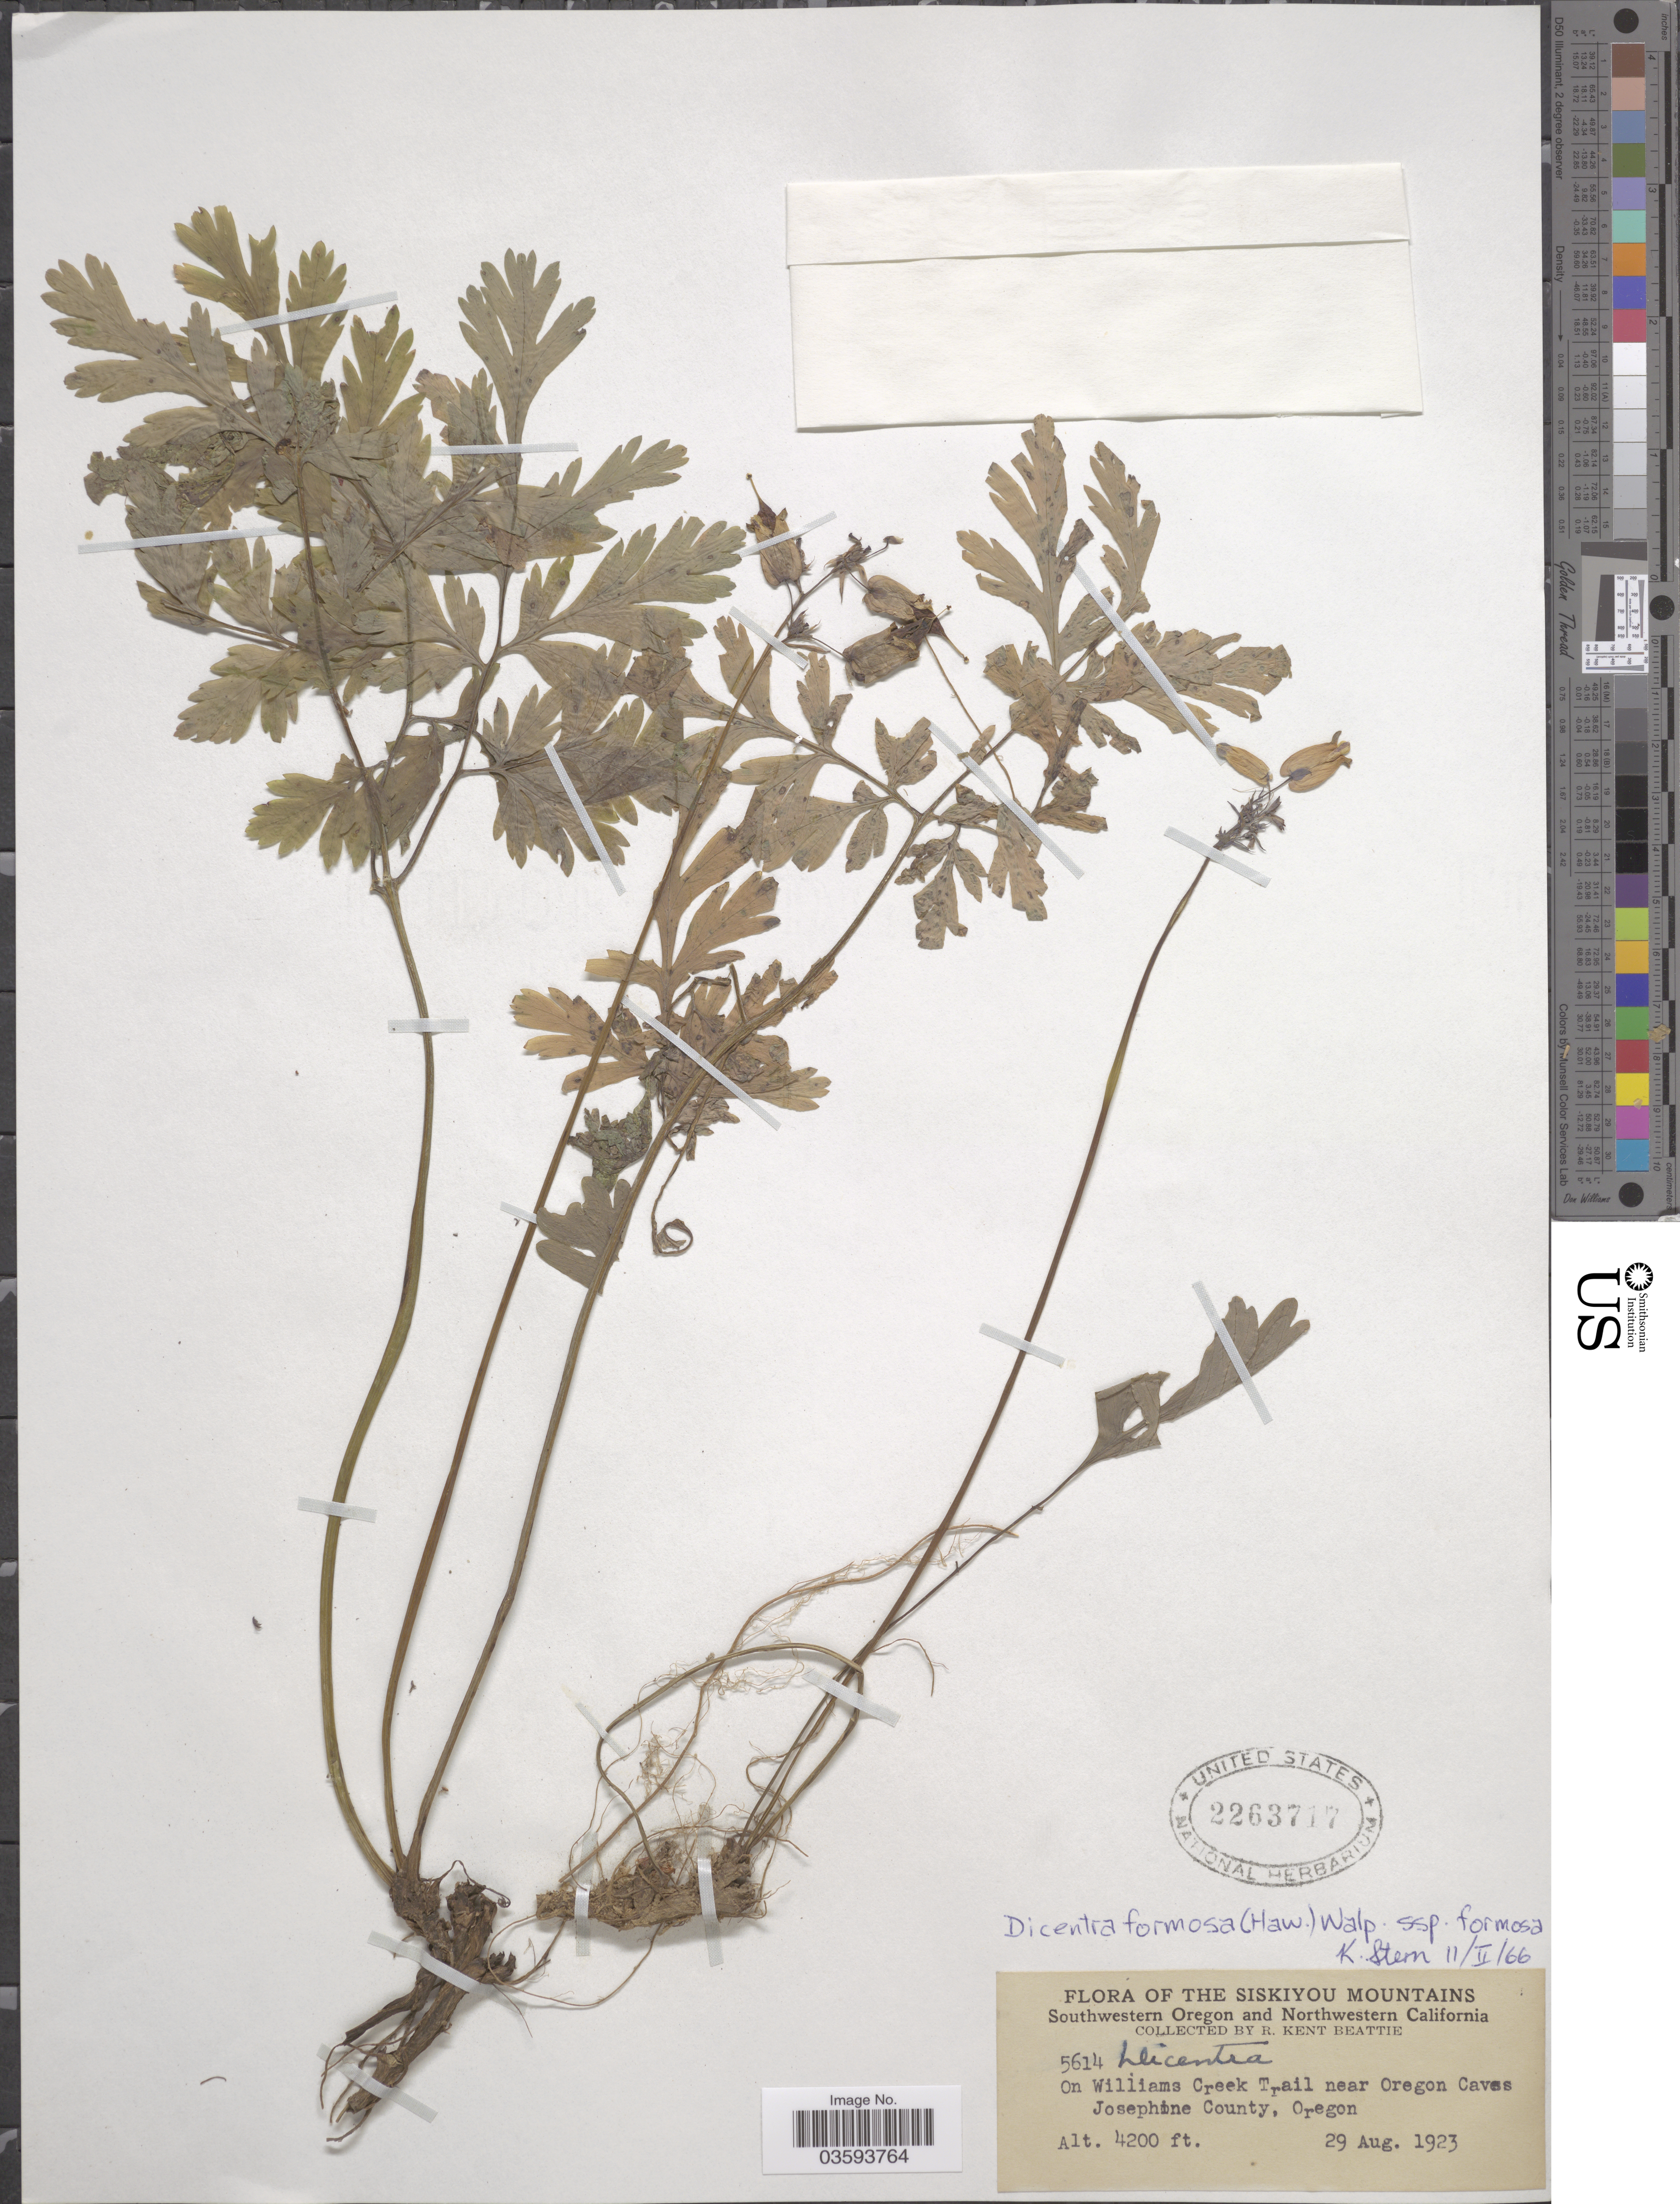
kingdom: Plantae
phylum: Tracheophyta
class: Magnoliopsida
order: Ranunculales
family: Papaveraceae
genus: Dicentra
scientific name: Dicentra formosa subsp. formosa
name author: (Haw.) Walp.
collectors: R. K. Beattie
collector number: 5614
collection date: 1923-08-29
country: United States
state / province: Oregon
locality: The Siskiyou Mountains. Southwestern Oregon. On Williams Creek Trail near Oregon Caves. Josephine County.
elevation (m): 1280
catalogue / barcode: US 2263717